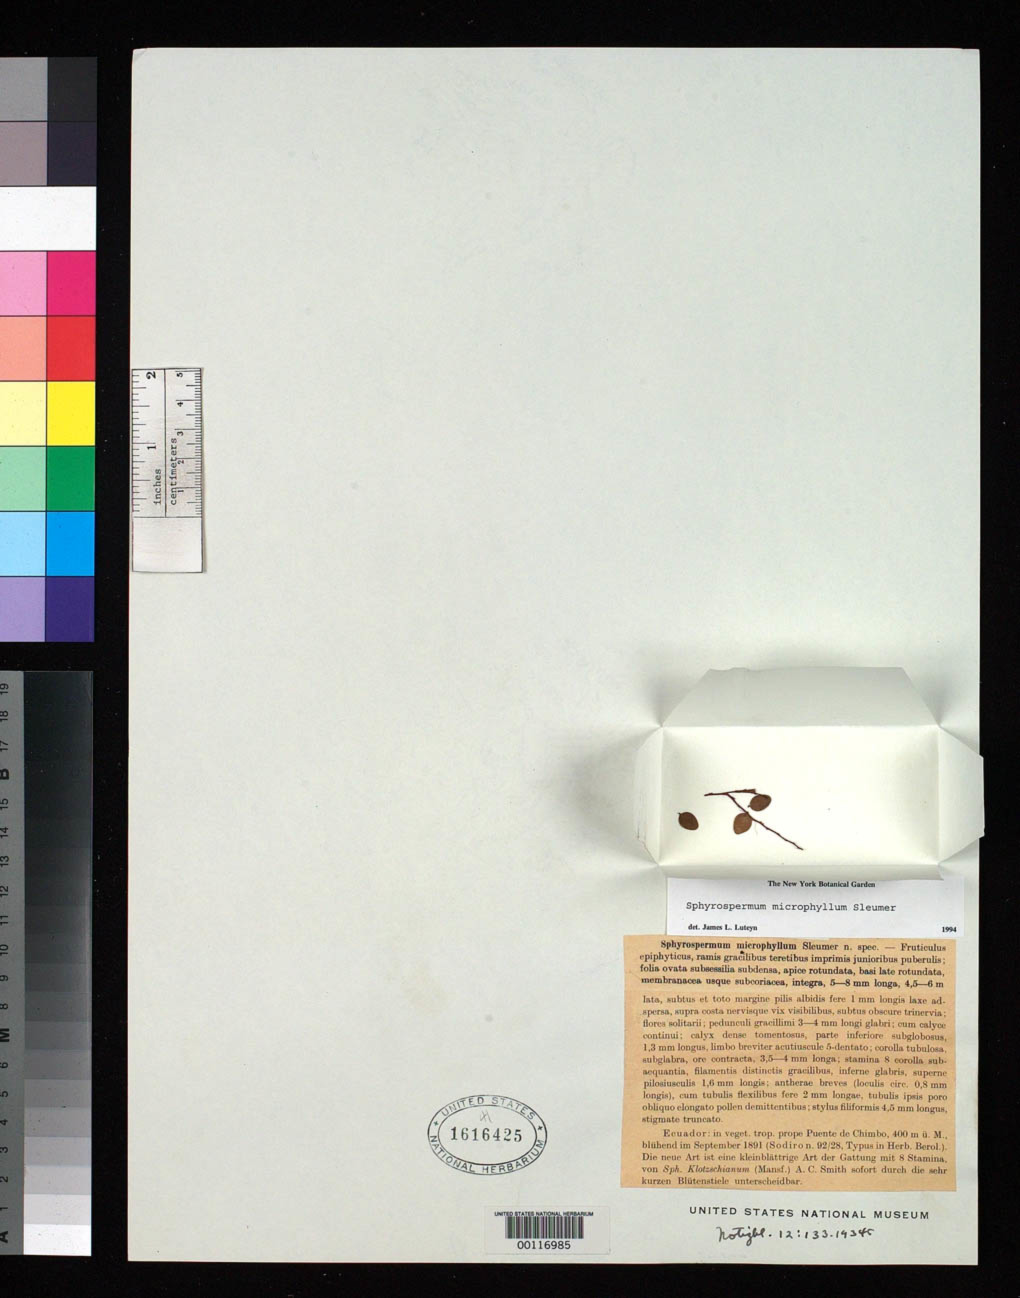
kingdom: Plantae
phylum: Tracheophyta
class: Magnoliopsida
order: Ericales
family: Ericaceae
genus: Sphyrospermum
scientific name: Sphyrospermum microphyllum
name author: Sleumer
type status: Type Fragment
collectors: L. Sodiro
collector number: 92/28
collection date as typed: Sep 1891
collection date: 1891-09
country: Ecuador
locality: Near Puente de Chimbo.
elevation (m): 400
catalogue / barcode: US 1616425